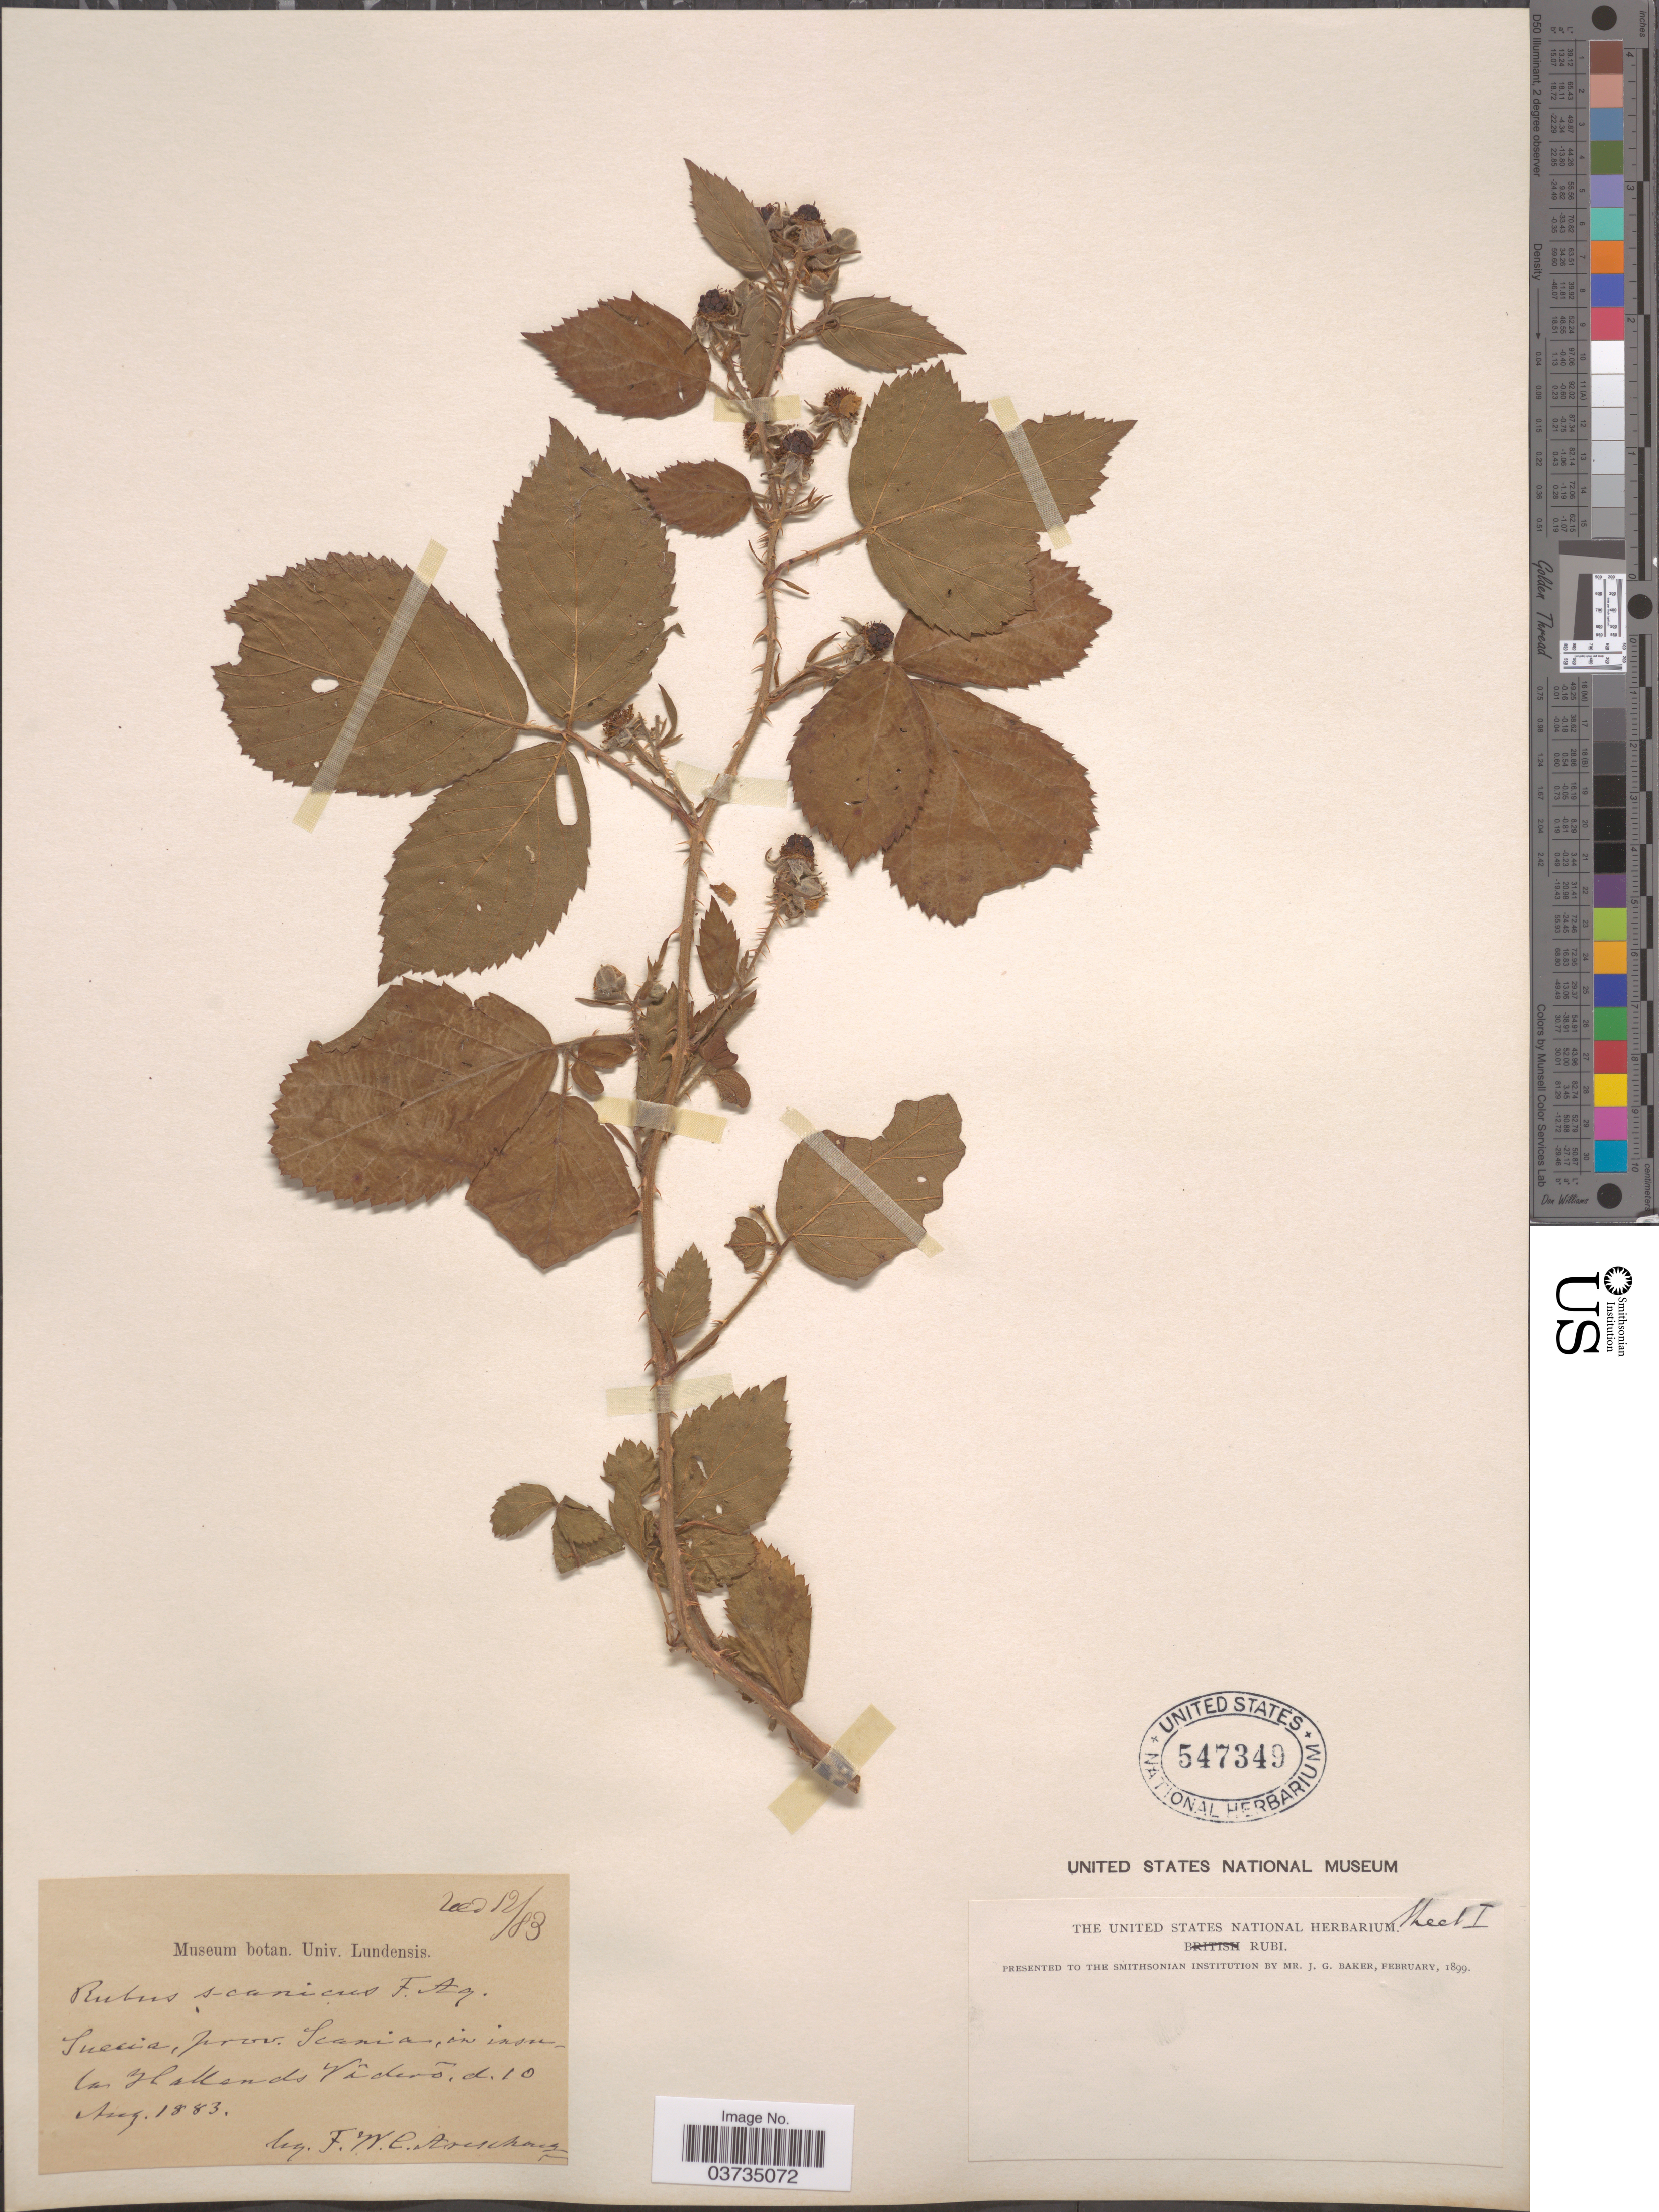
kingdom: Plantae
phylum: Tracheophyta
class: Magnoliopsida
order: Rosales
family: Rosaceae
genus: Rubus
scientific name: Rubus scanicus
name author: F. Aresch.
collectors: F. Areschoug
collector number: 12/83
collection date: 1883-08-10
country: Sweden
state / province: Skåne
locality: Suecia, prov. Scania, in insulas Hallands Vãderõ.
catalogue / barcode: US 547349